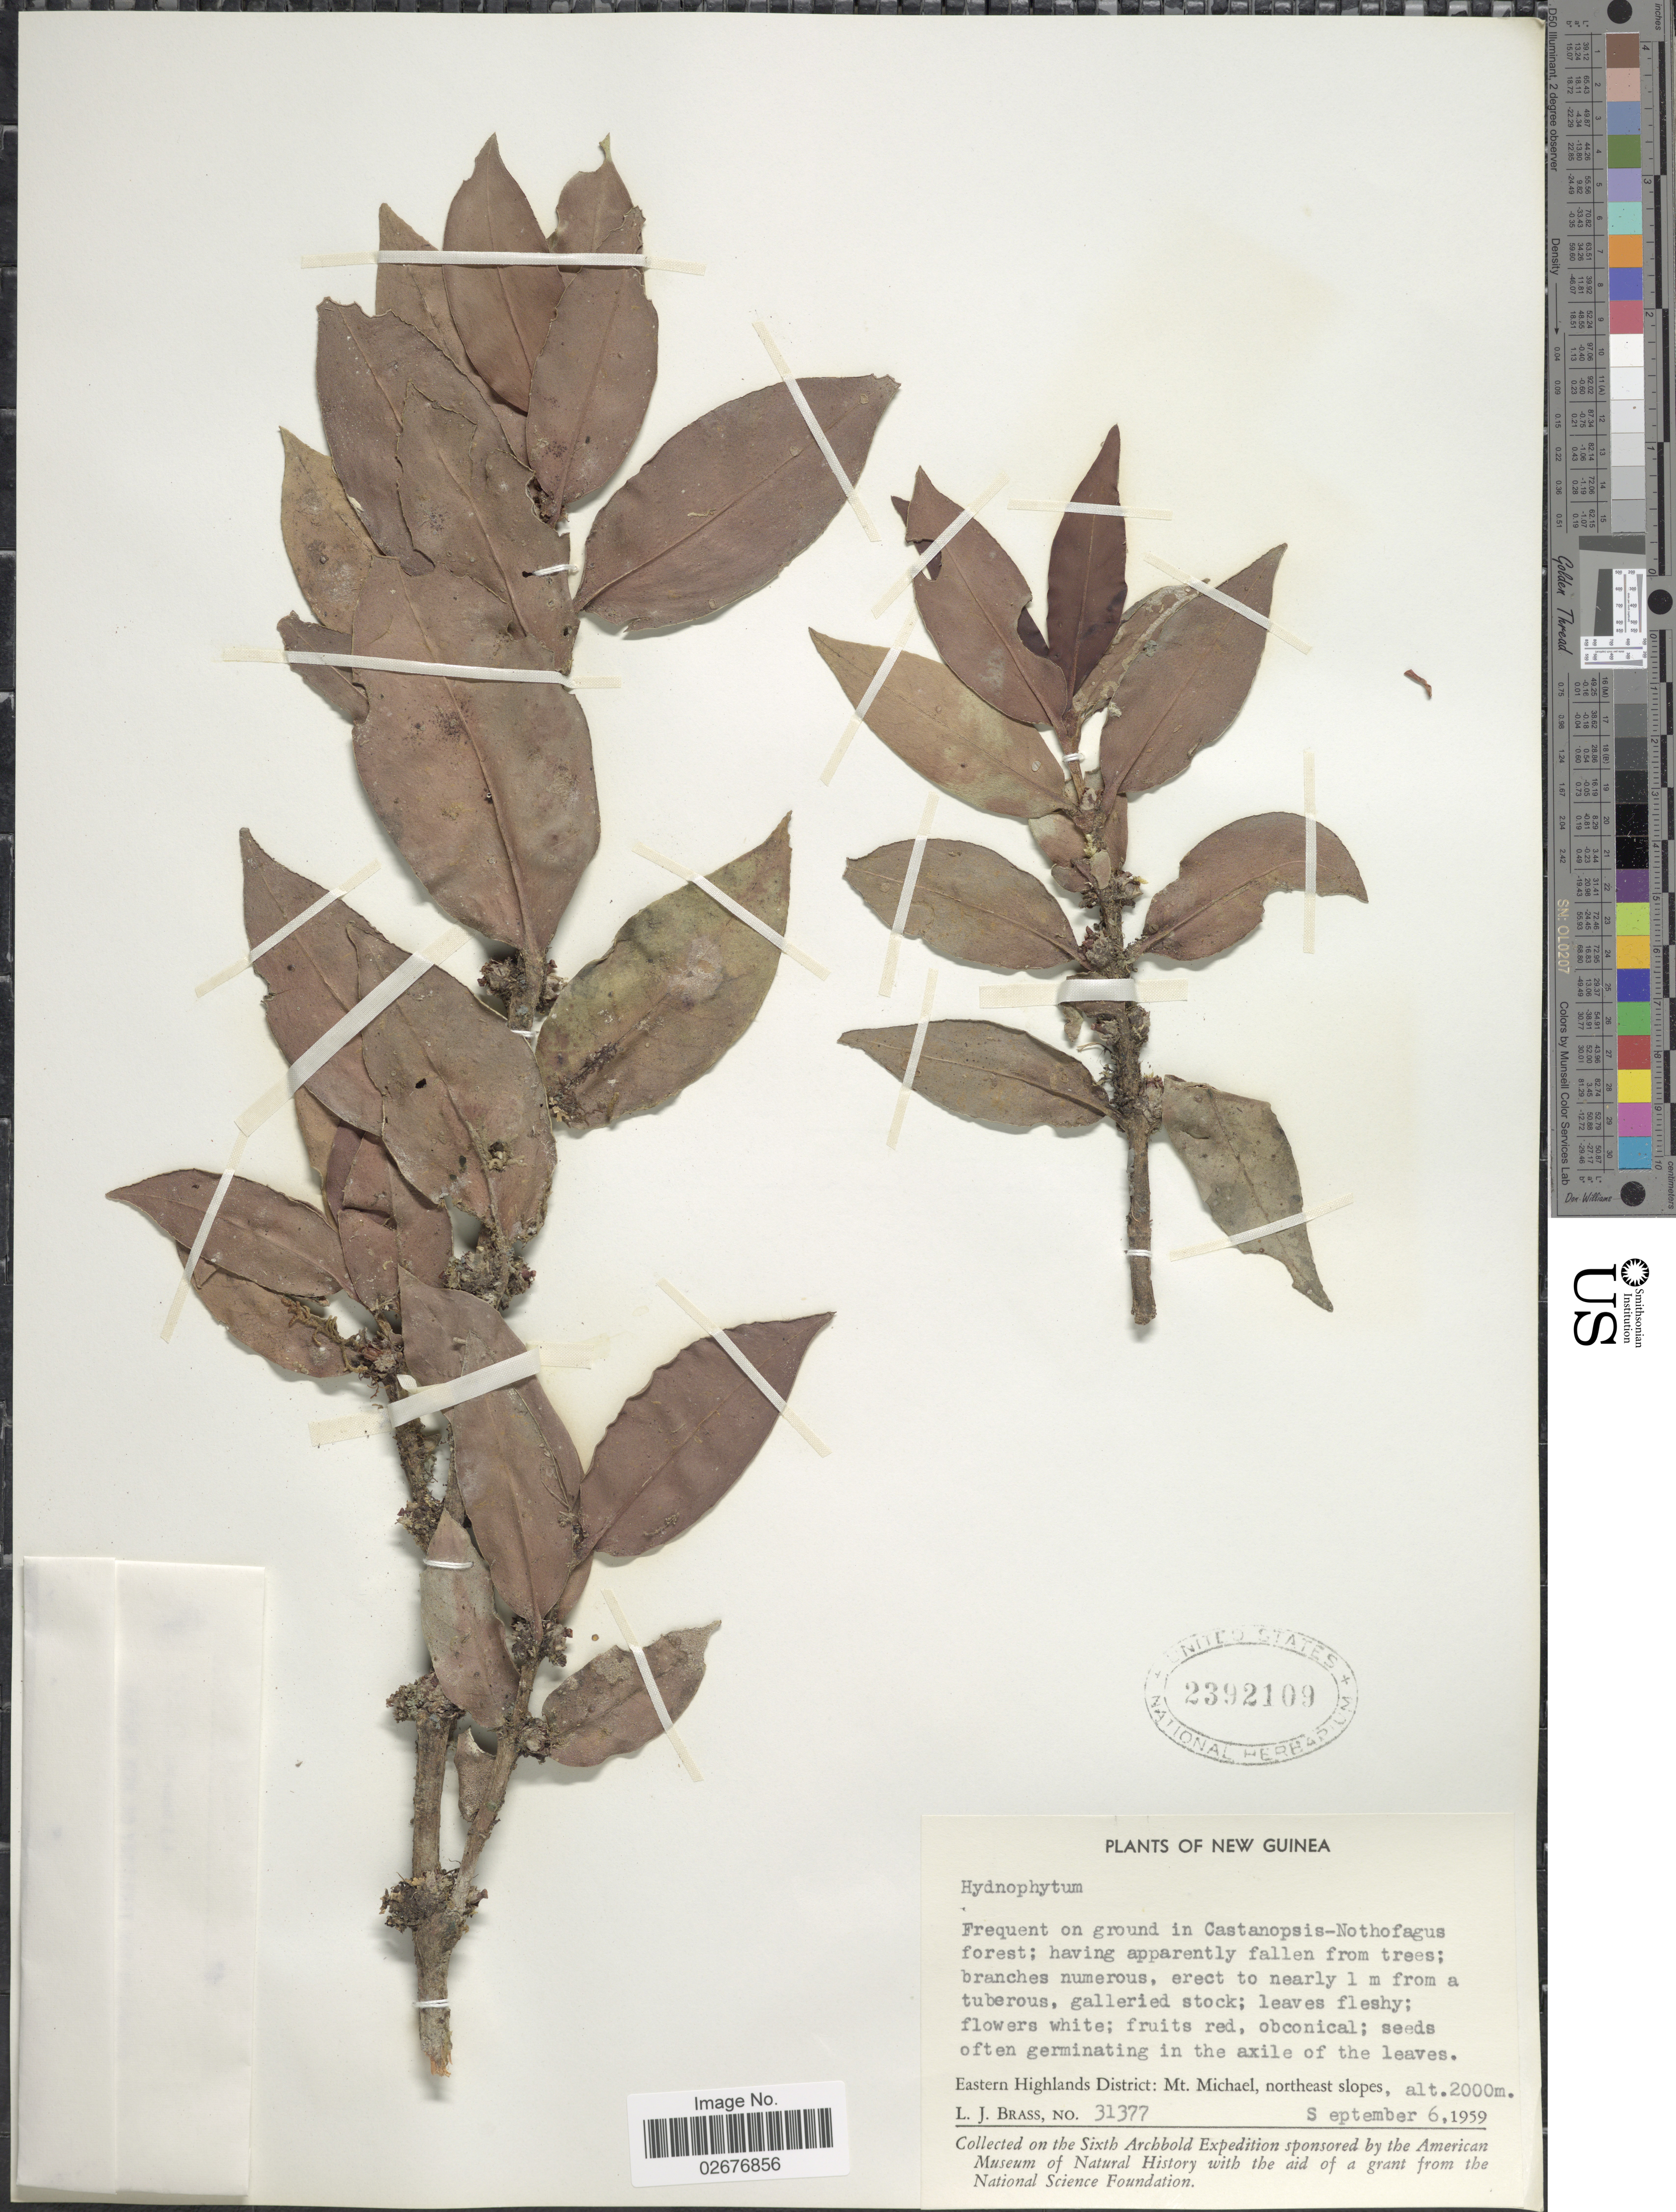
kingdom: Plantae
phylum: Tracheophyta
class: Magnoliopsida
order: Gentianales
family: Rubiaceae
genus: Hydnophytum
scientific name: Hydnophytum sp.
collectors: L. J. Brass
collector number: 31377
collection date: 1959-09-06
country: Papua New Guinea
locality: New Guinea, Eastern Highlands District: Mt. Michael, northeast slopes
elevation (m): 2000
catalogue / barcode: US 2392109